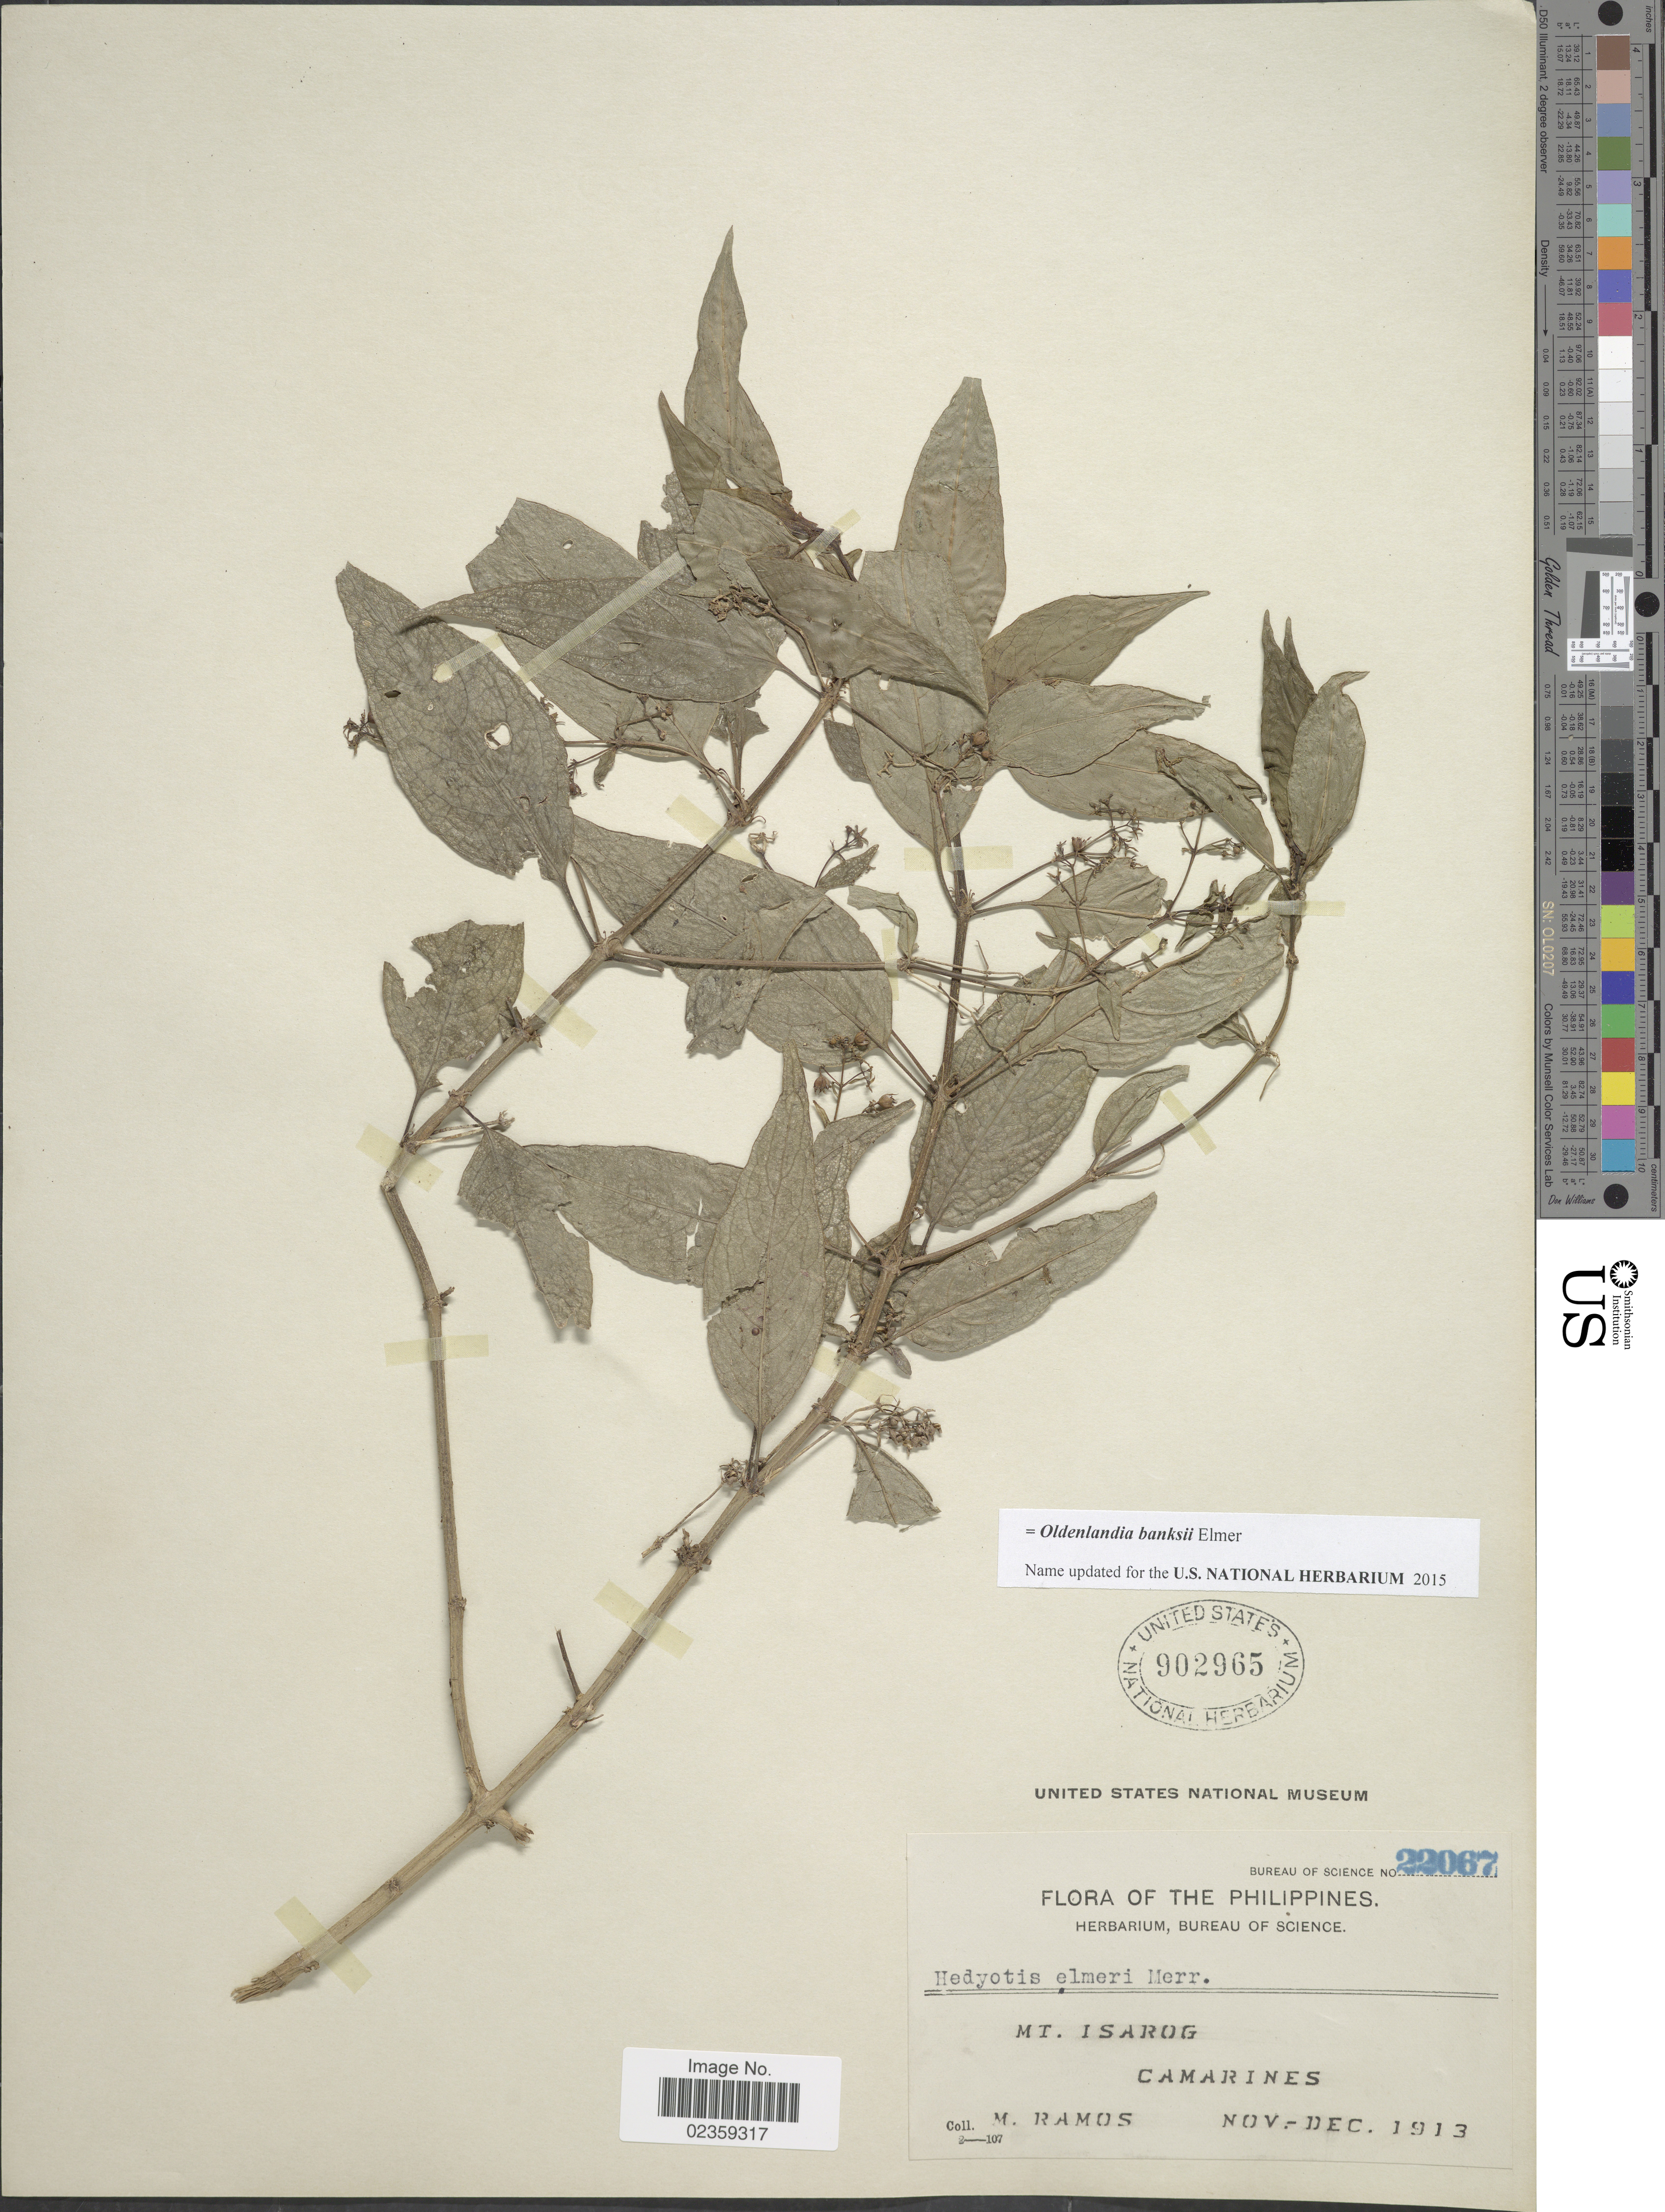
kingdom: Plantae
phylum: Tracheophyta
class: Magnoliopsida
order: Gentianales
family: Rubiaceae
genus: Oldenlandia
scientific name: Oldenlandia banksii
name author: Elmer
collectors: M. Ramos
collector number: Bureau of Science 22067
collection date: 1913-11/1913-12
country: Philippines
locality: Mt. Isarog. Camarines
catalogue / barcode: US 902965